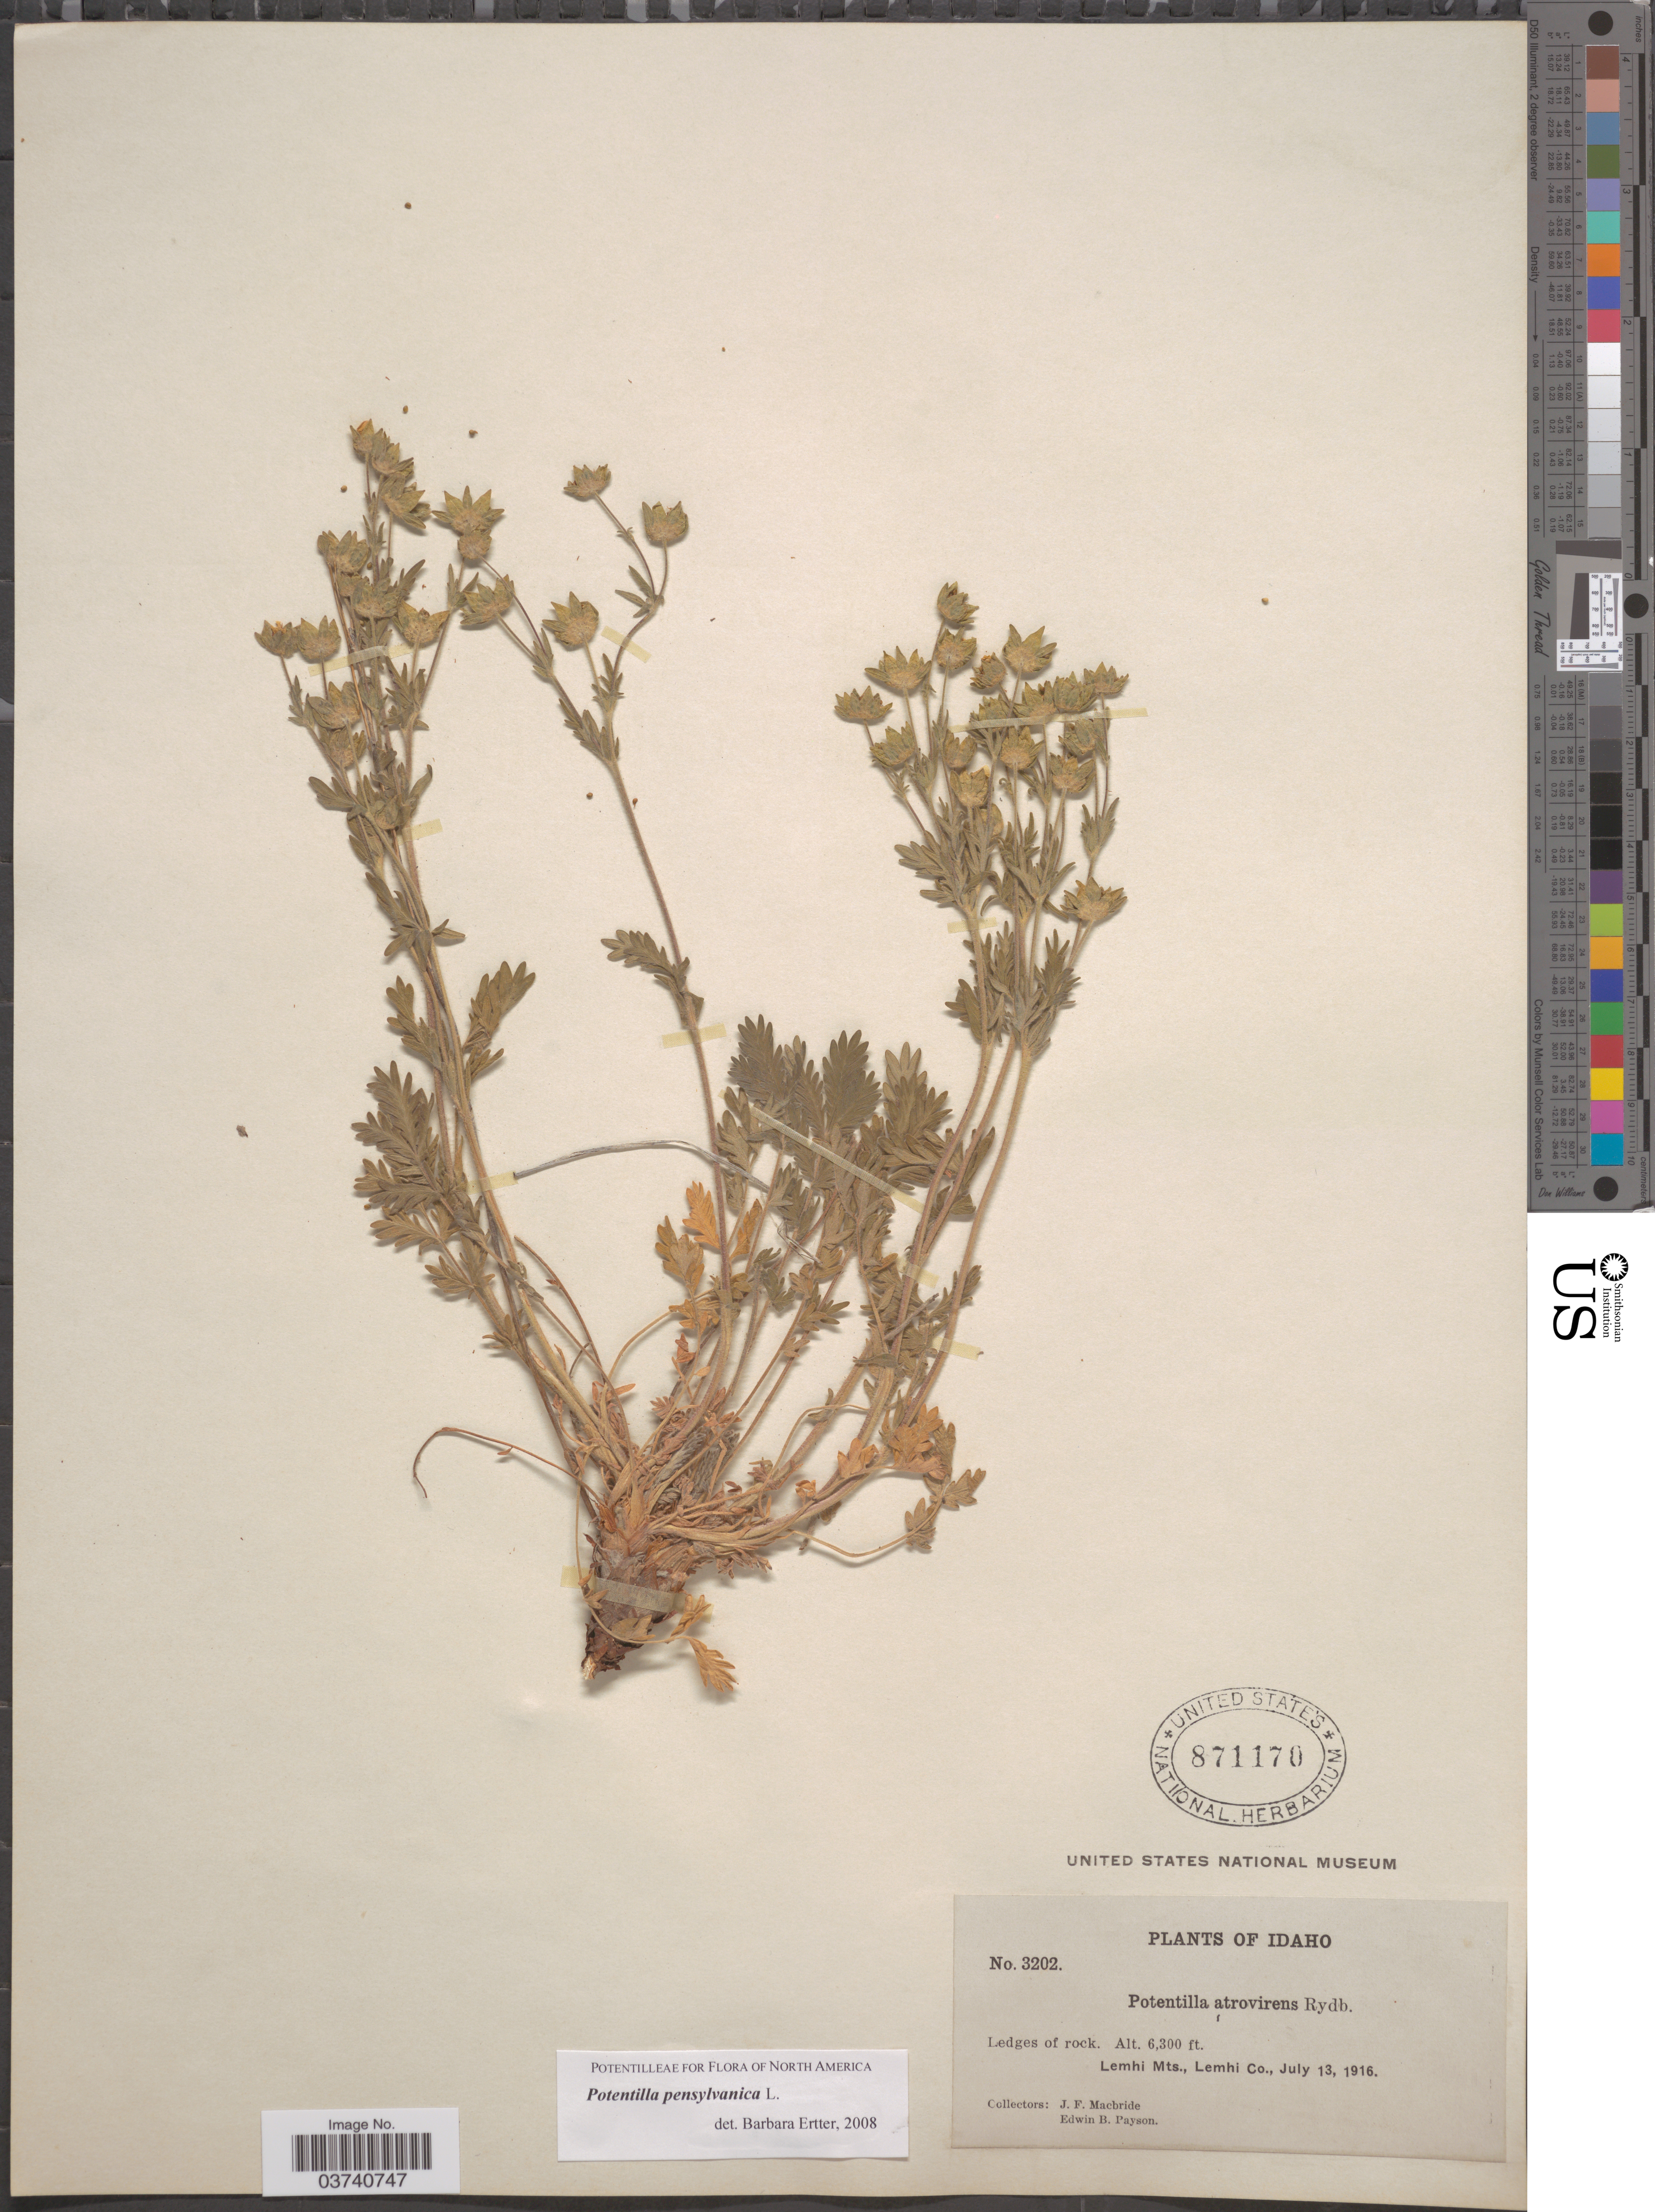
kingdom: Plantae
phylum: Tracheophyta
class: Magnoliopsida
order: Rosales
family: Rosaceae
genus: Potentilla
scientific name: Potentilla pensylvanica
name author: L.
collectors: J. F. Macbride & E. B. Payson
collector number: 3202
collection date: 1916-07-13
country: United States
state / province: Idaho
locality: Lemhi Mts., Lemhi Co.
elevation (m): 1920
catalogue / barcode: US 871170